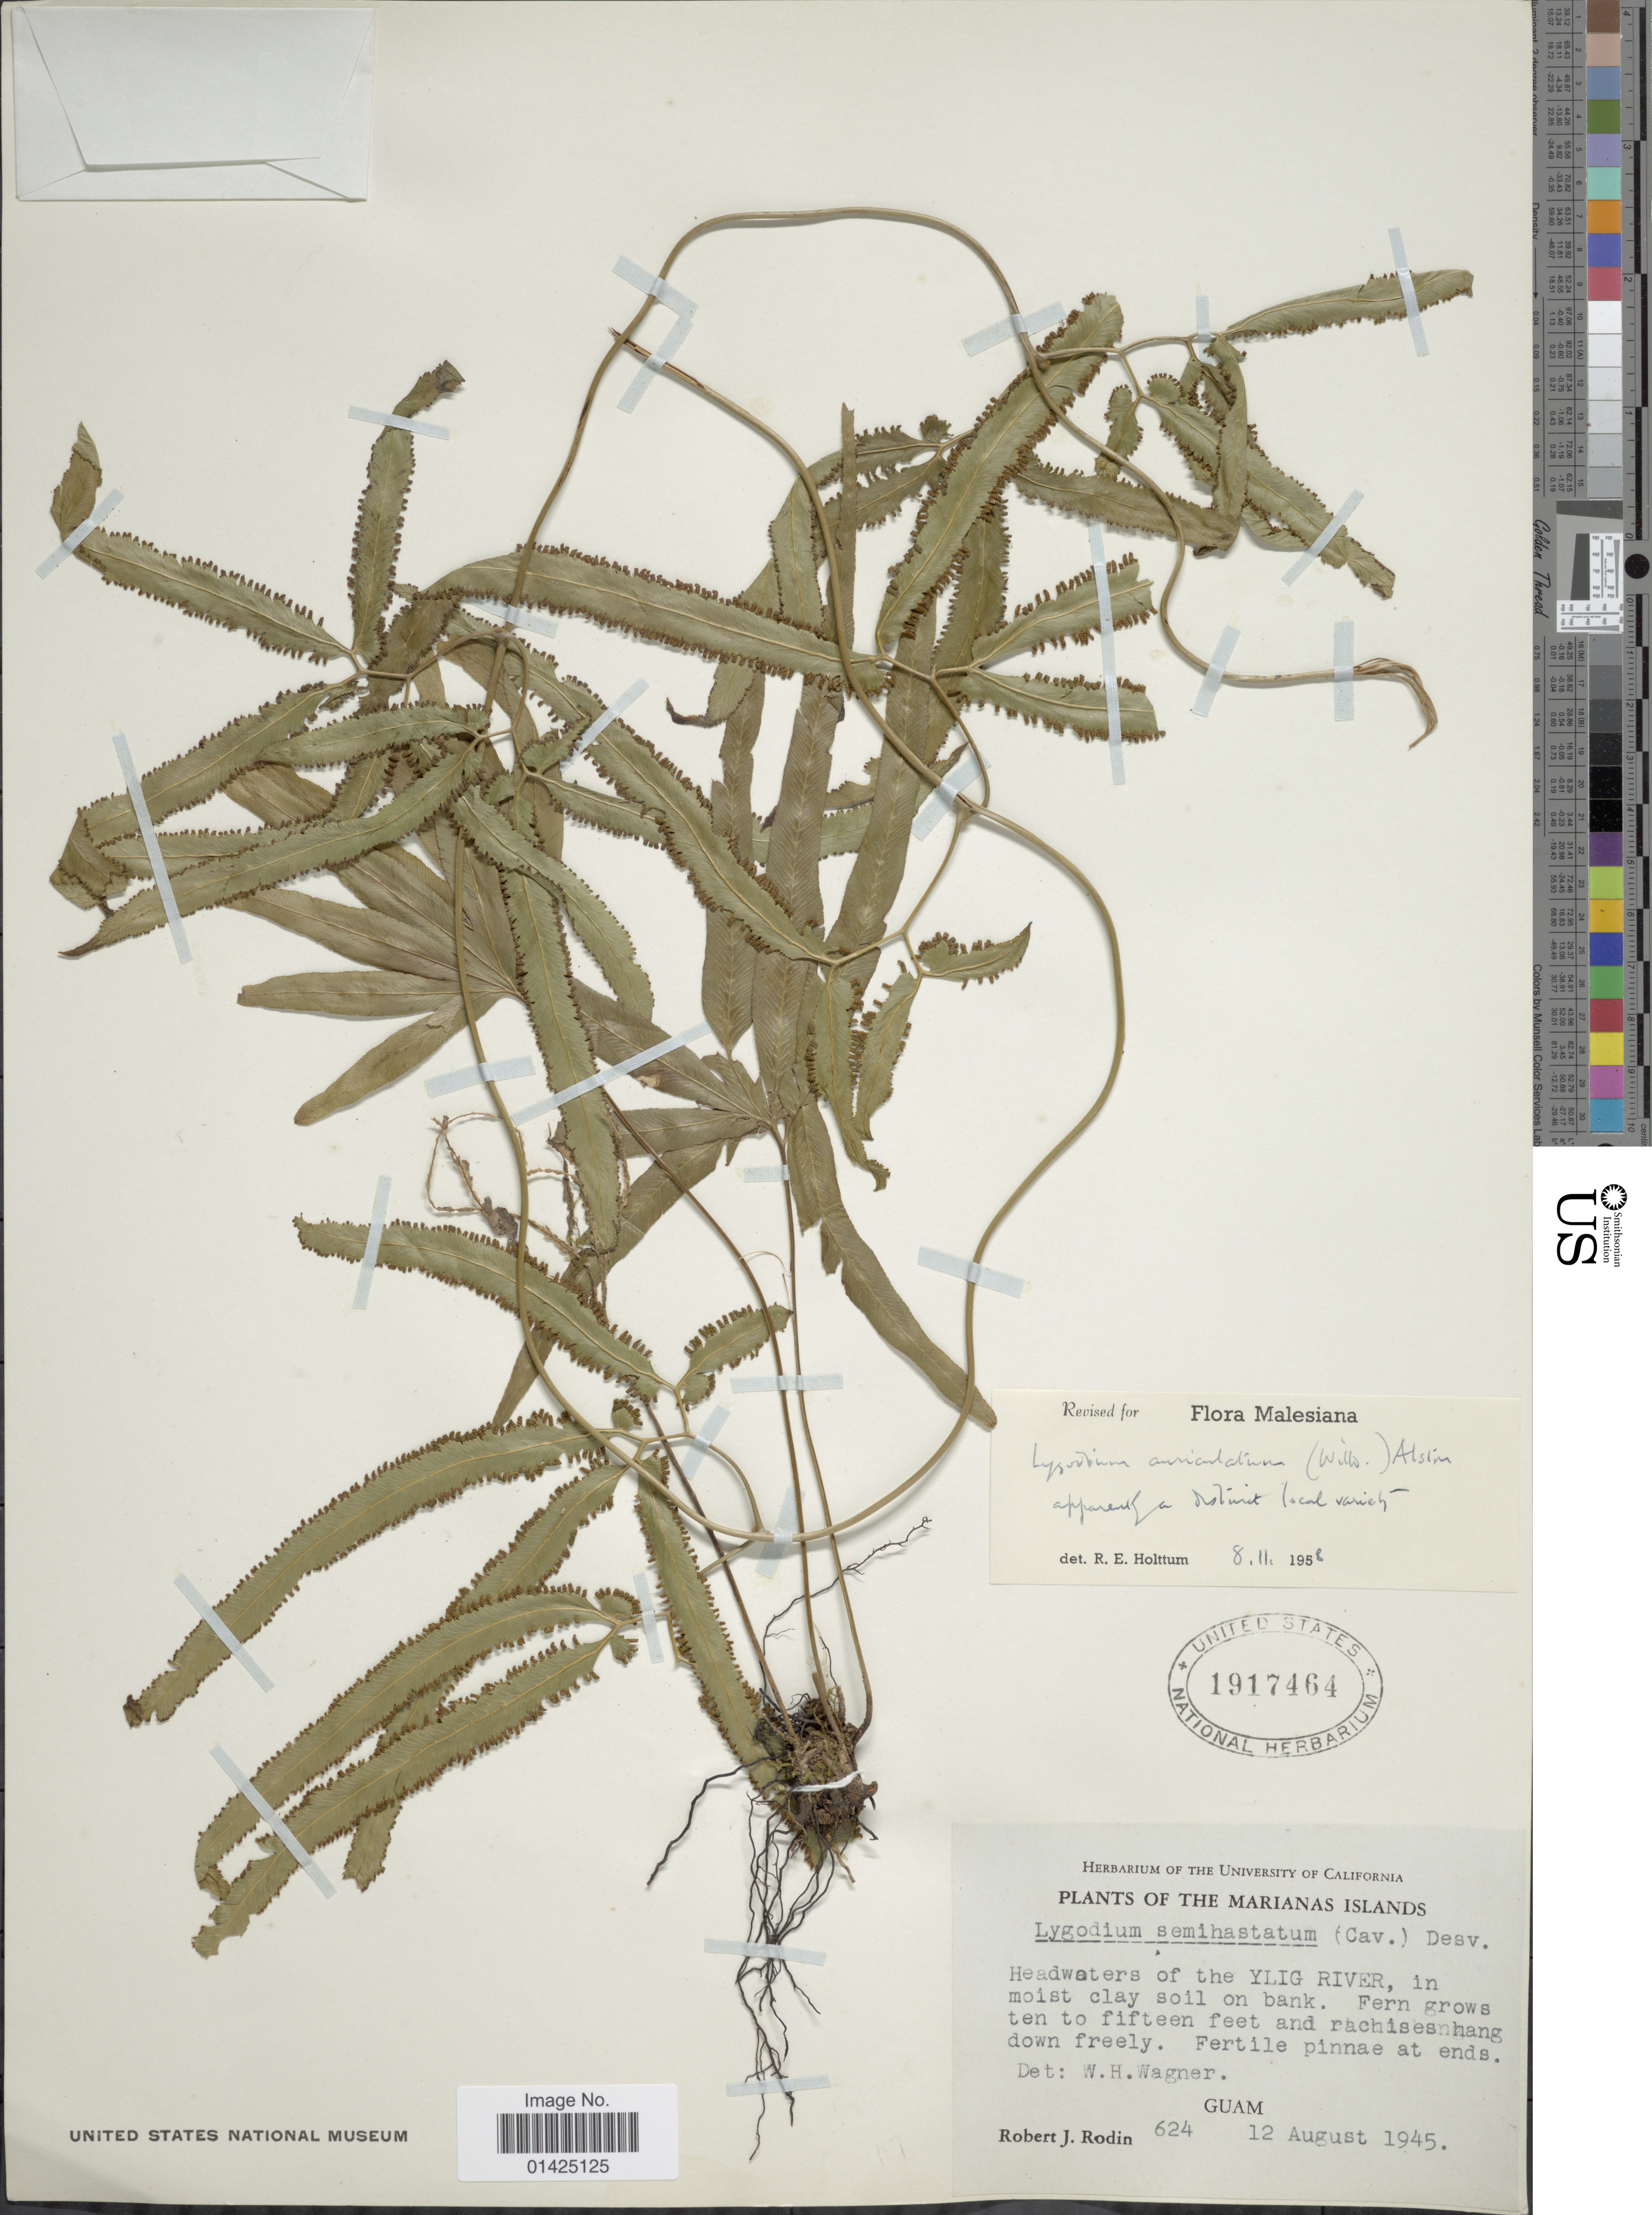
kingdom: Plantae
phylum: Tracheophyta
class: Polypodiopsida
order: Schizaeales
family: Lygodiaceae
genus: Lygodium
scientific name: Lygodium auriculatum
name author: (Willd.) Alston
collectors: R. J. Rodin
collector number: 624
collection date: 1945-08-12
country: Guam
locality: Headwaters of the YLIG RIVER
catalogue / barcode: US 1917464